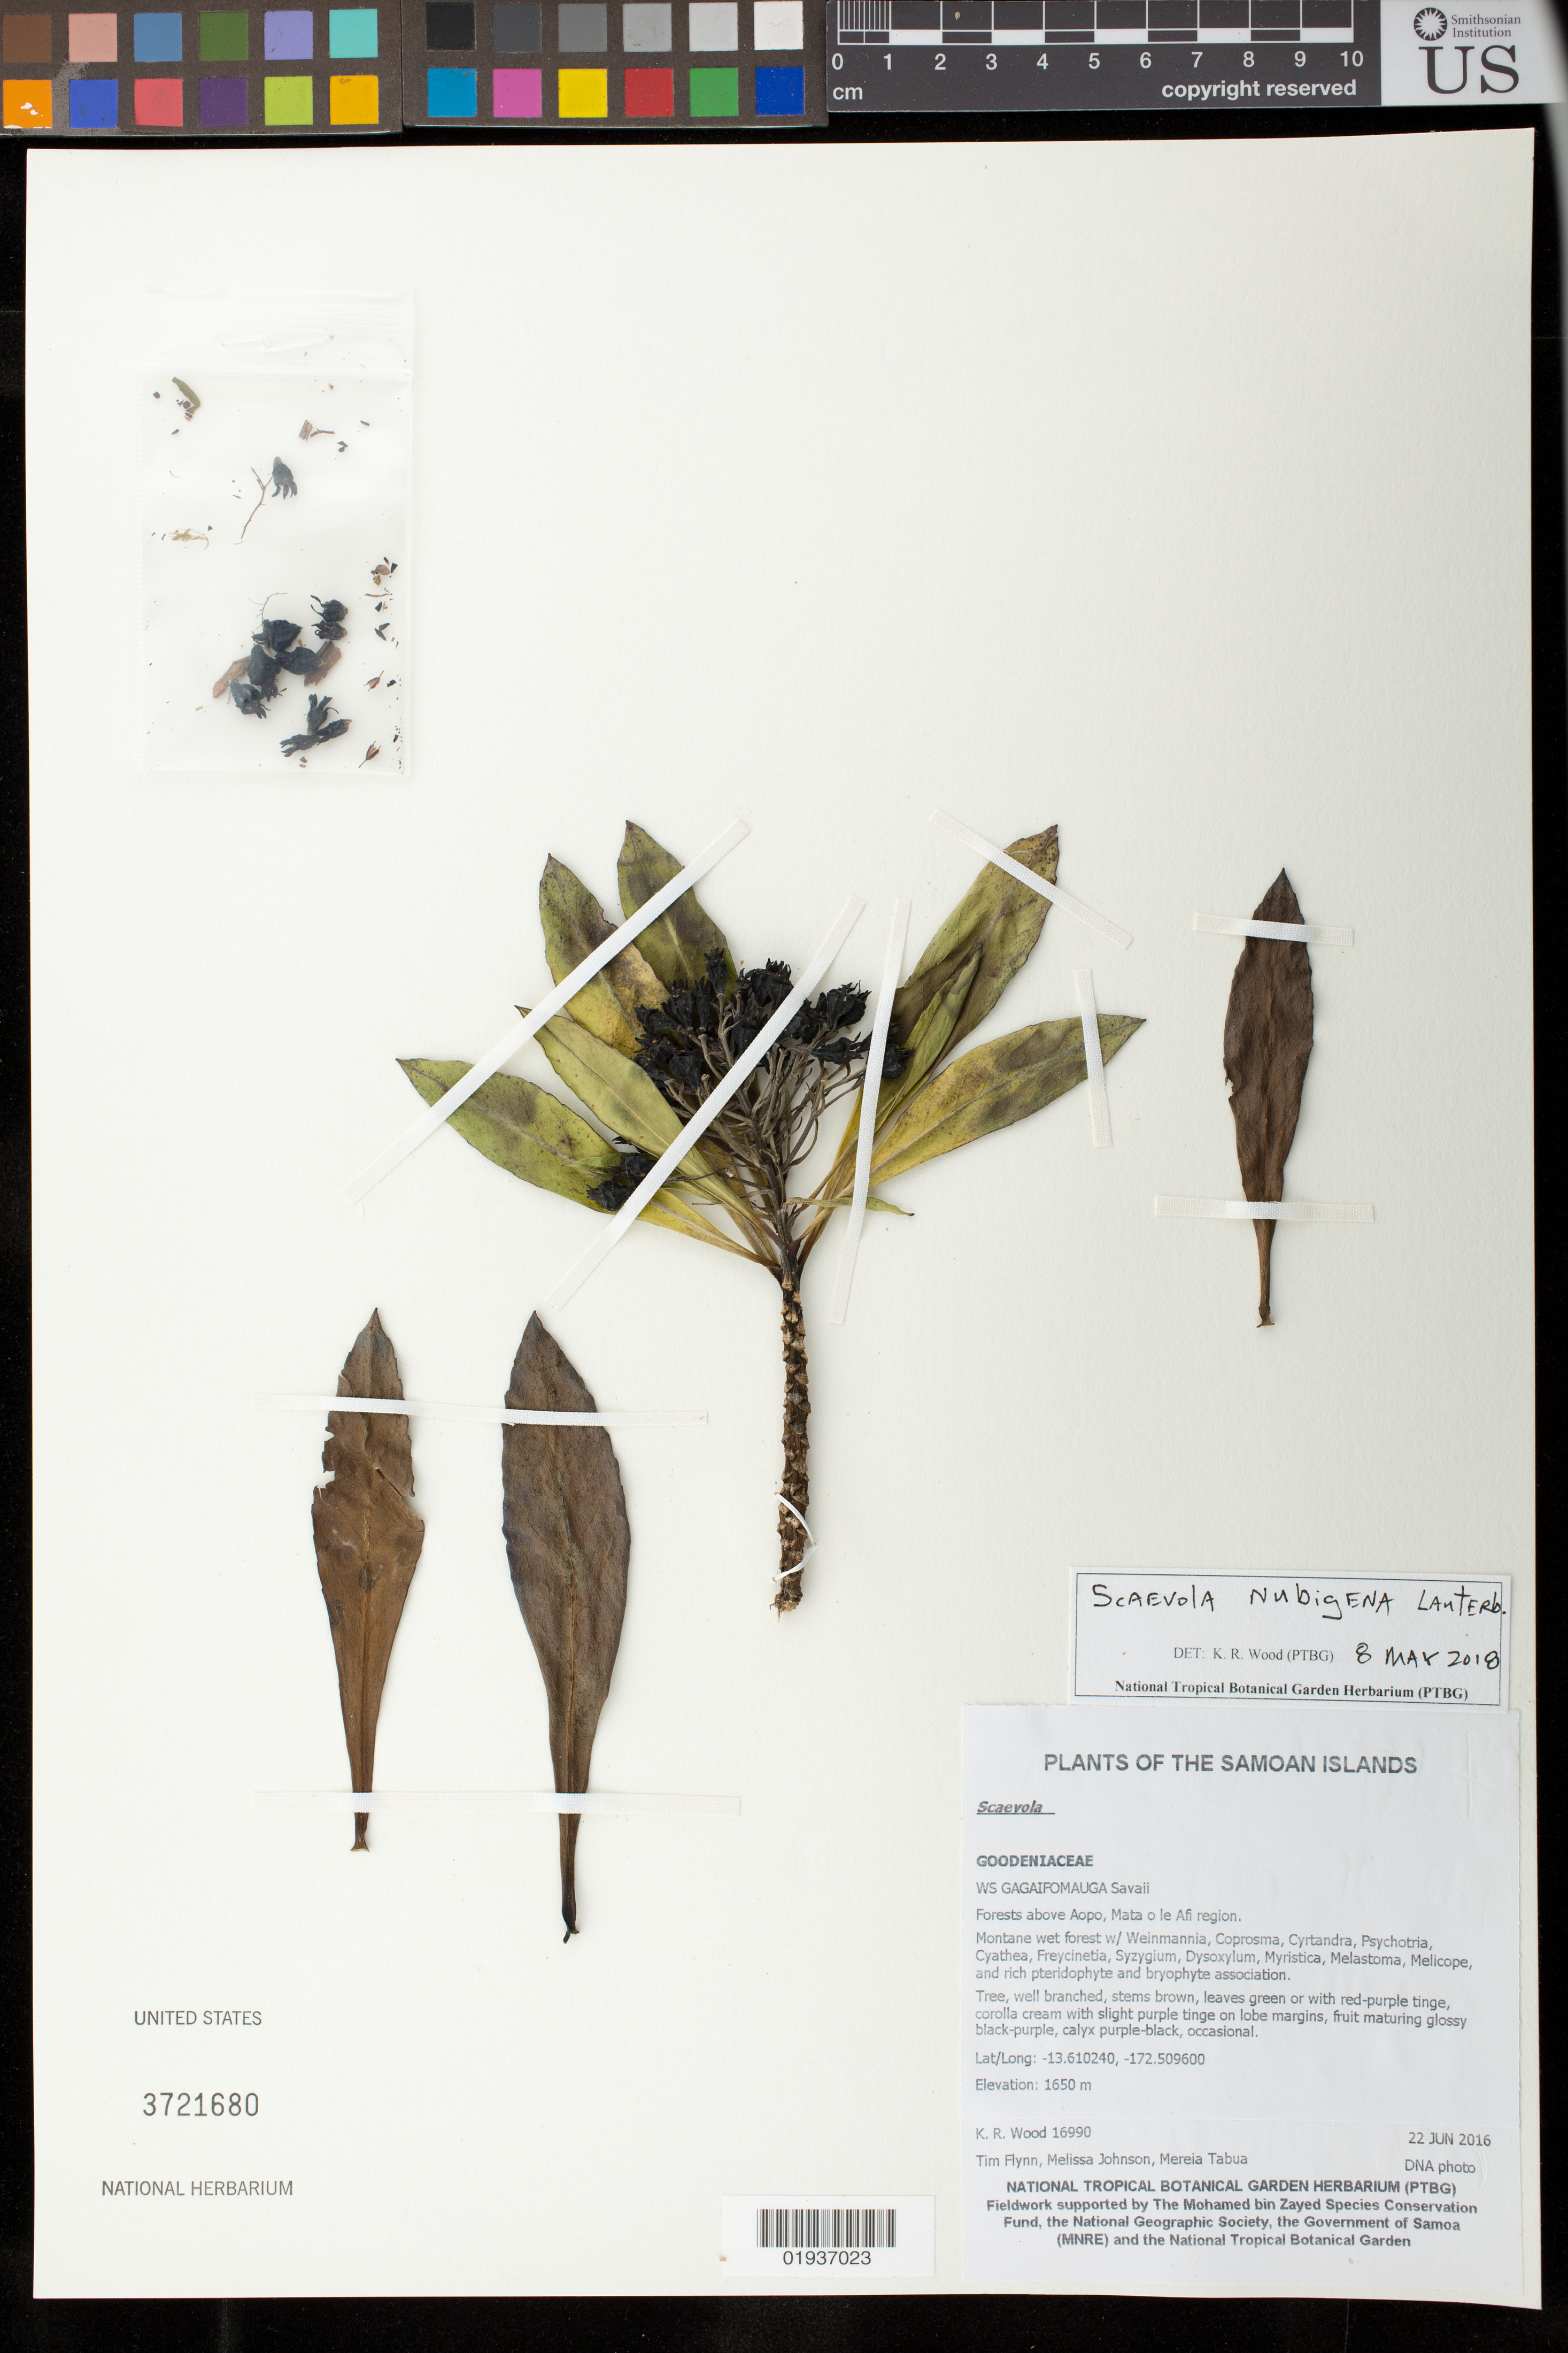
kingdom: Plantae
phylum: Tracheophyta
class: Magnoliopsida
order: Asterales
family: Goodeniaceae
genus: Scaevola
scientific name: Scaevola nubigena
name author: Lauterb.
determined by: Wood, Kenneth R.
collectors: K. R. Wood, T. W. Flynn, M. Johnson & M. Tabua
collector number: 16990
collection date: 2016-06-22/2016-06-23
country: Samoa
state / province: Gagaifomauga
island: Savai'i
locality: Savaii, Forests above Aopo, Mata o le Afi region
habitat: Montane wet forest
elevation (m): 1650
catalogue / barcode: US 3721680